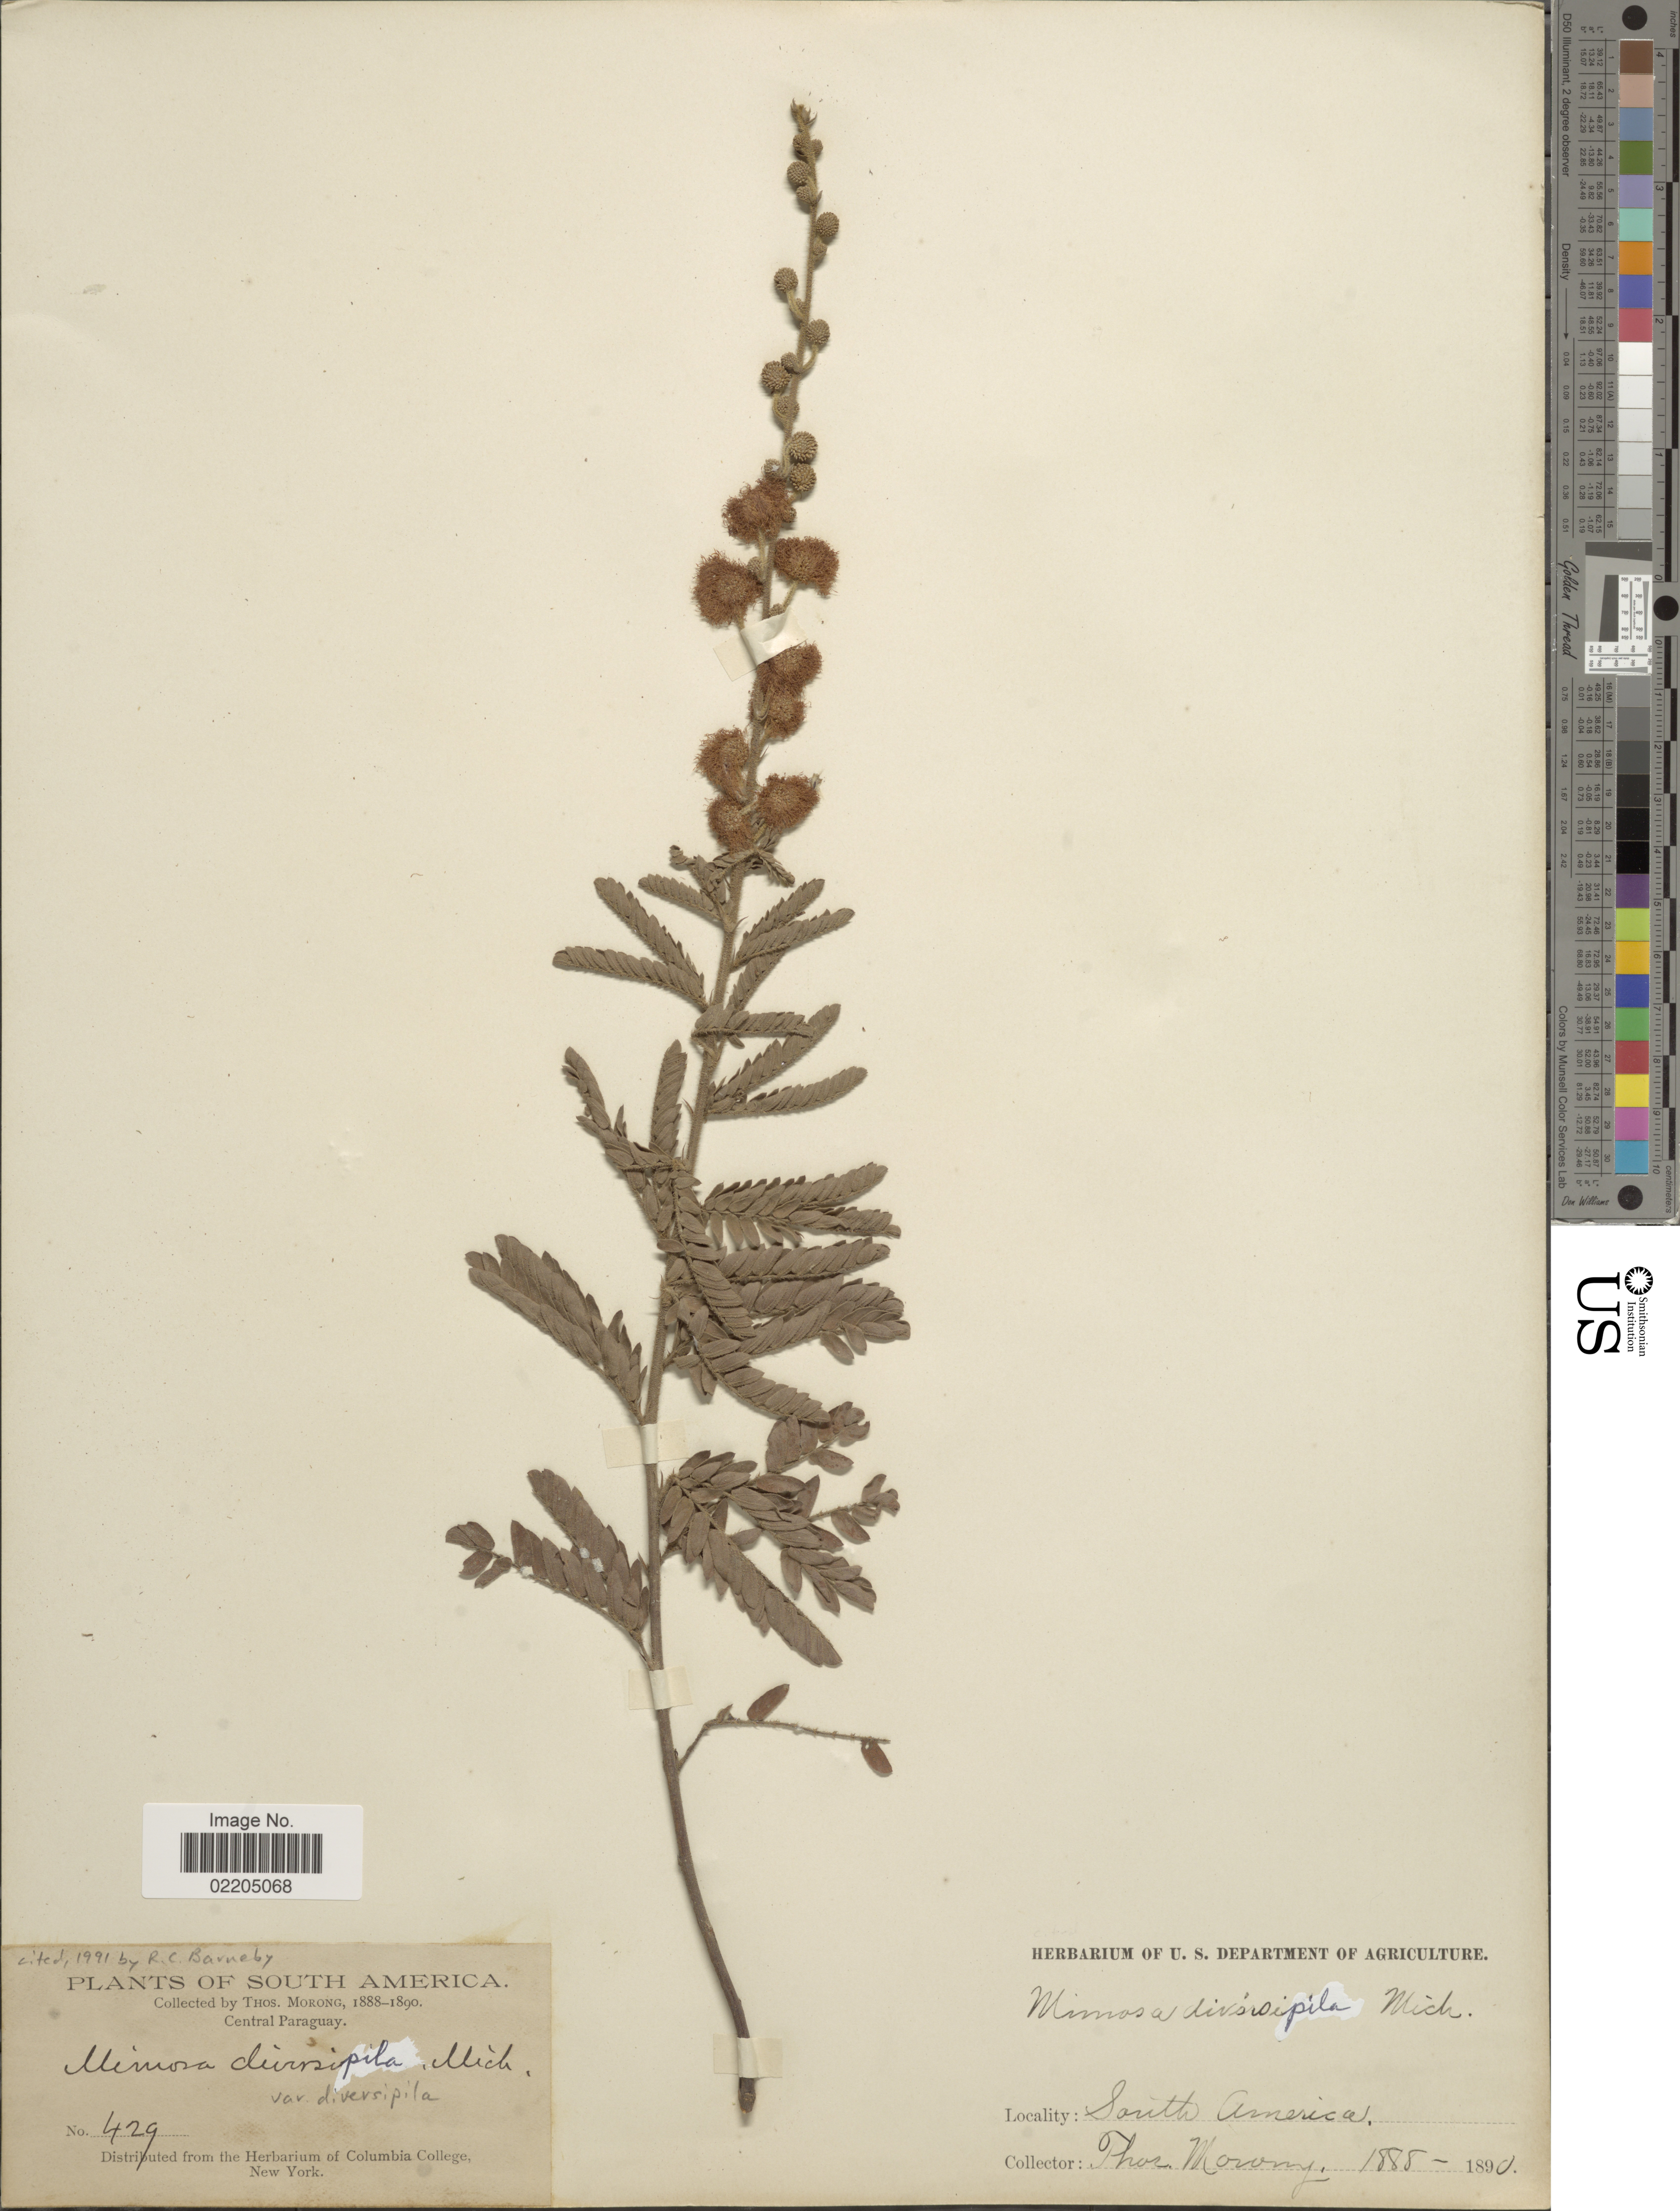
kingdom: Plantae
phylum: Tracheophyta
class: Magnoliopsida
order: Fabales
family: Fabaceae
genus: Mimosa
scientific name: Mimosa diversipila var. diversipila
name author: Micheli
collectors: ex herb. T. Morong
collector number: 429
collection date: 1888/1890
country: Paraguay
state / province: Central